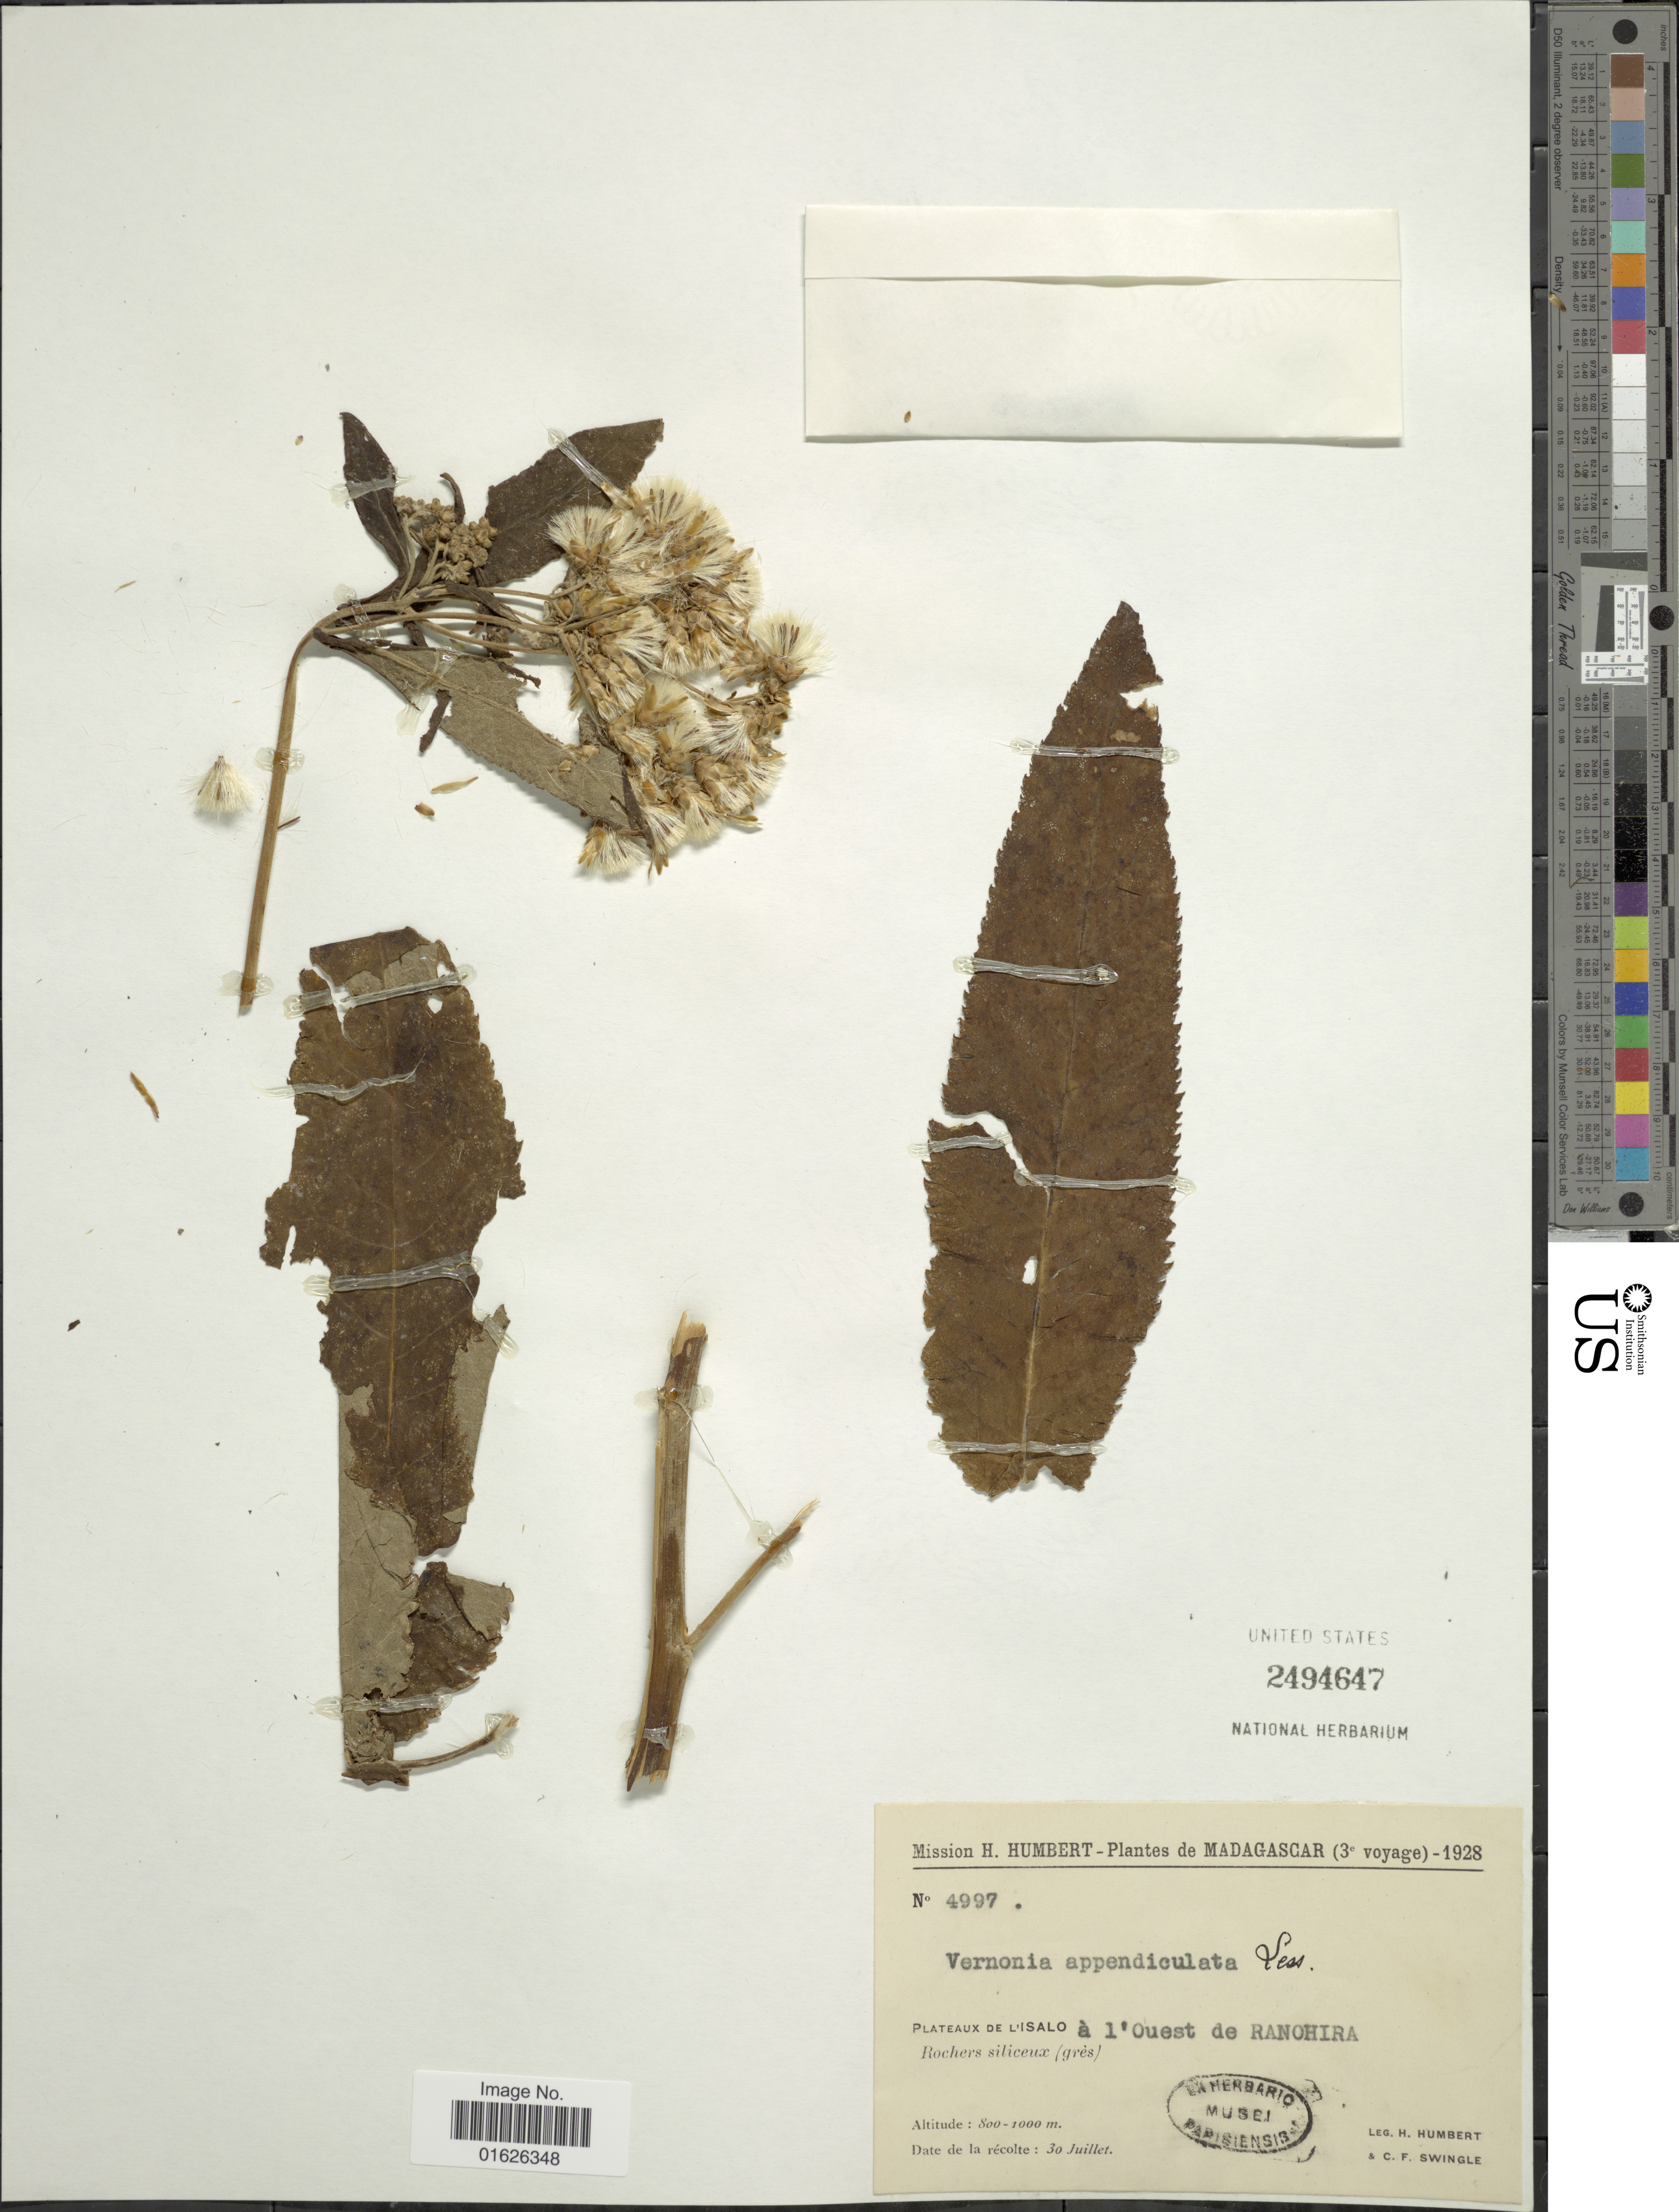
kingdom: Plantae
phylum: Tracheophyta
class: Magnoliopsida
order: Asterales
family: Asteraceae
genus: Gymnanthemum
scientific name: Gymnanthemum appendiculatum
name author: (Less.) H. Rob.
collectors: H. Humbert & C. Swingle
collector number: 4997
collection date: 1928-07-30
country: Madagascar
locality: Plateaux de l'Isalo a l'Quest de Ranohira, Rochers siliceux ( gres )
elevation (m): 800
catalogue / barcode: US 2494647